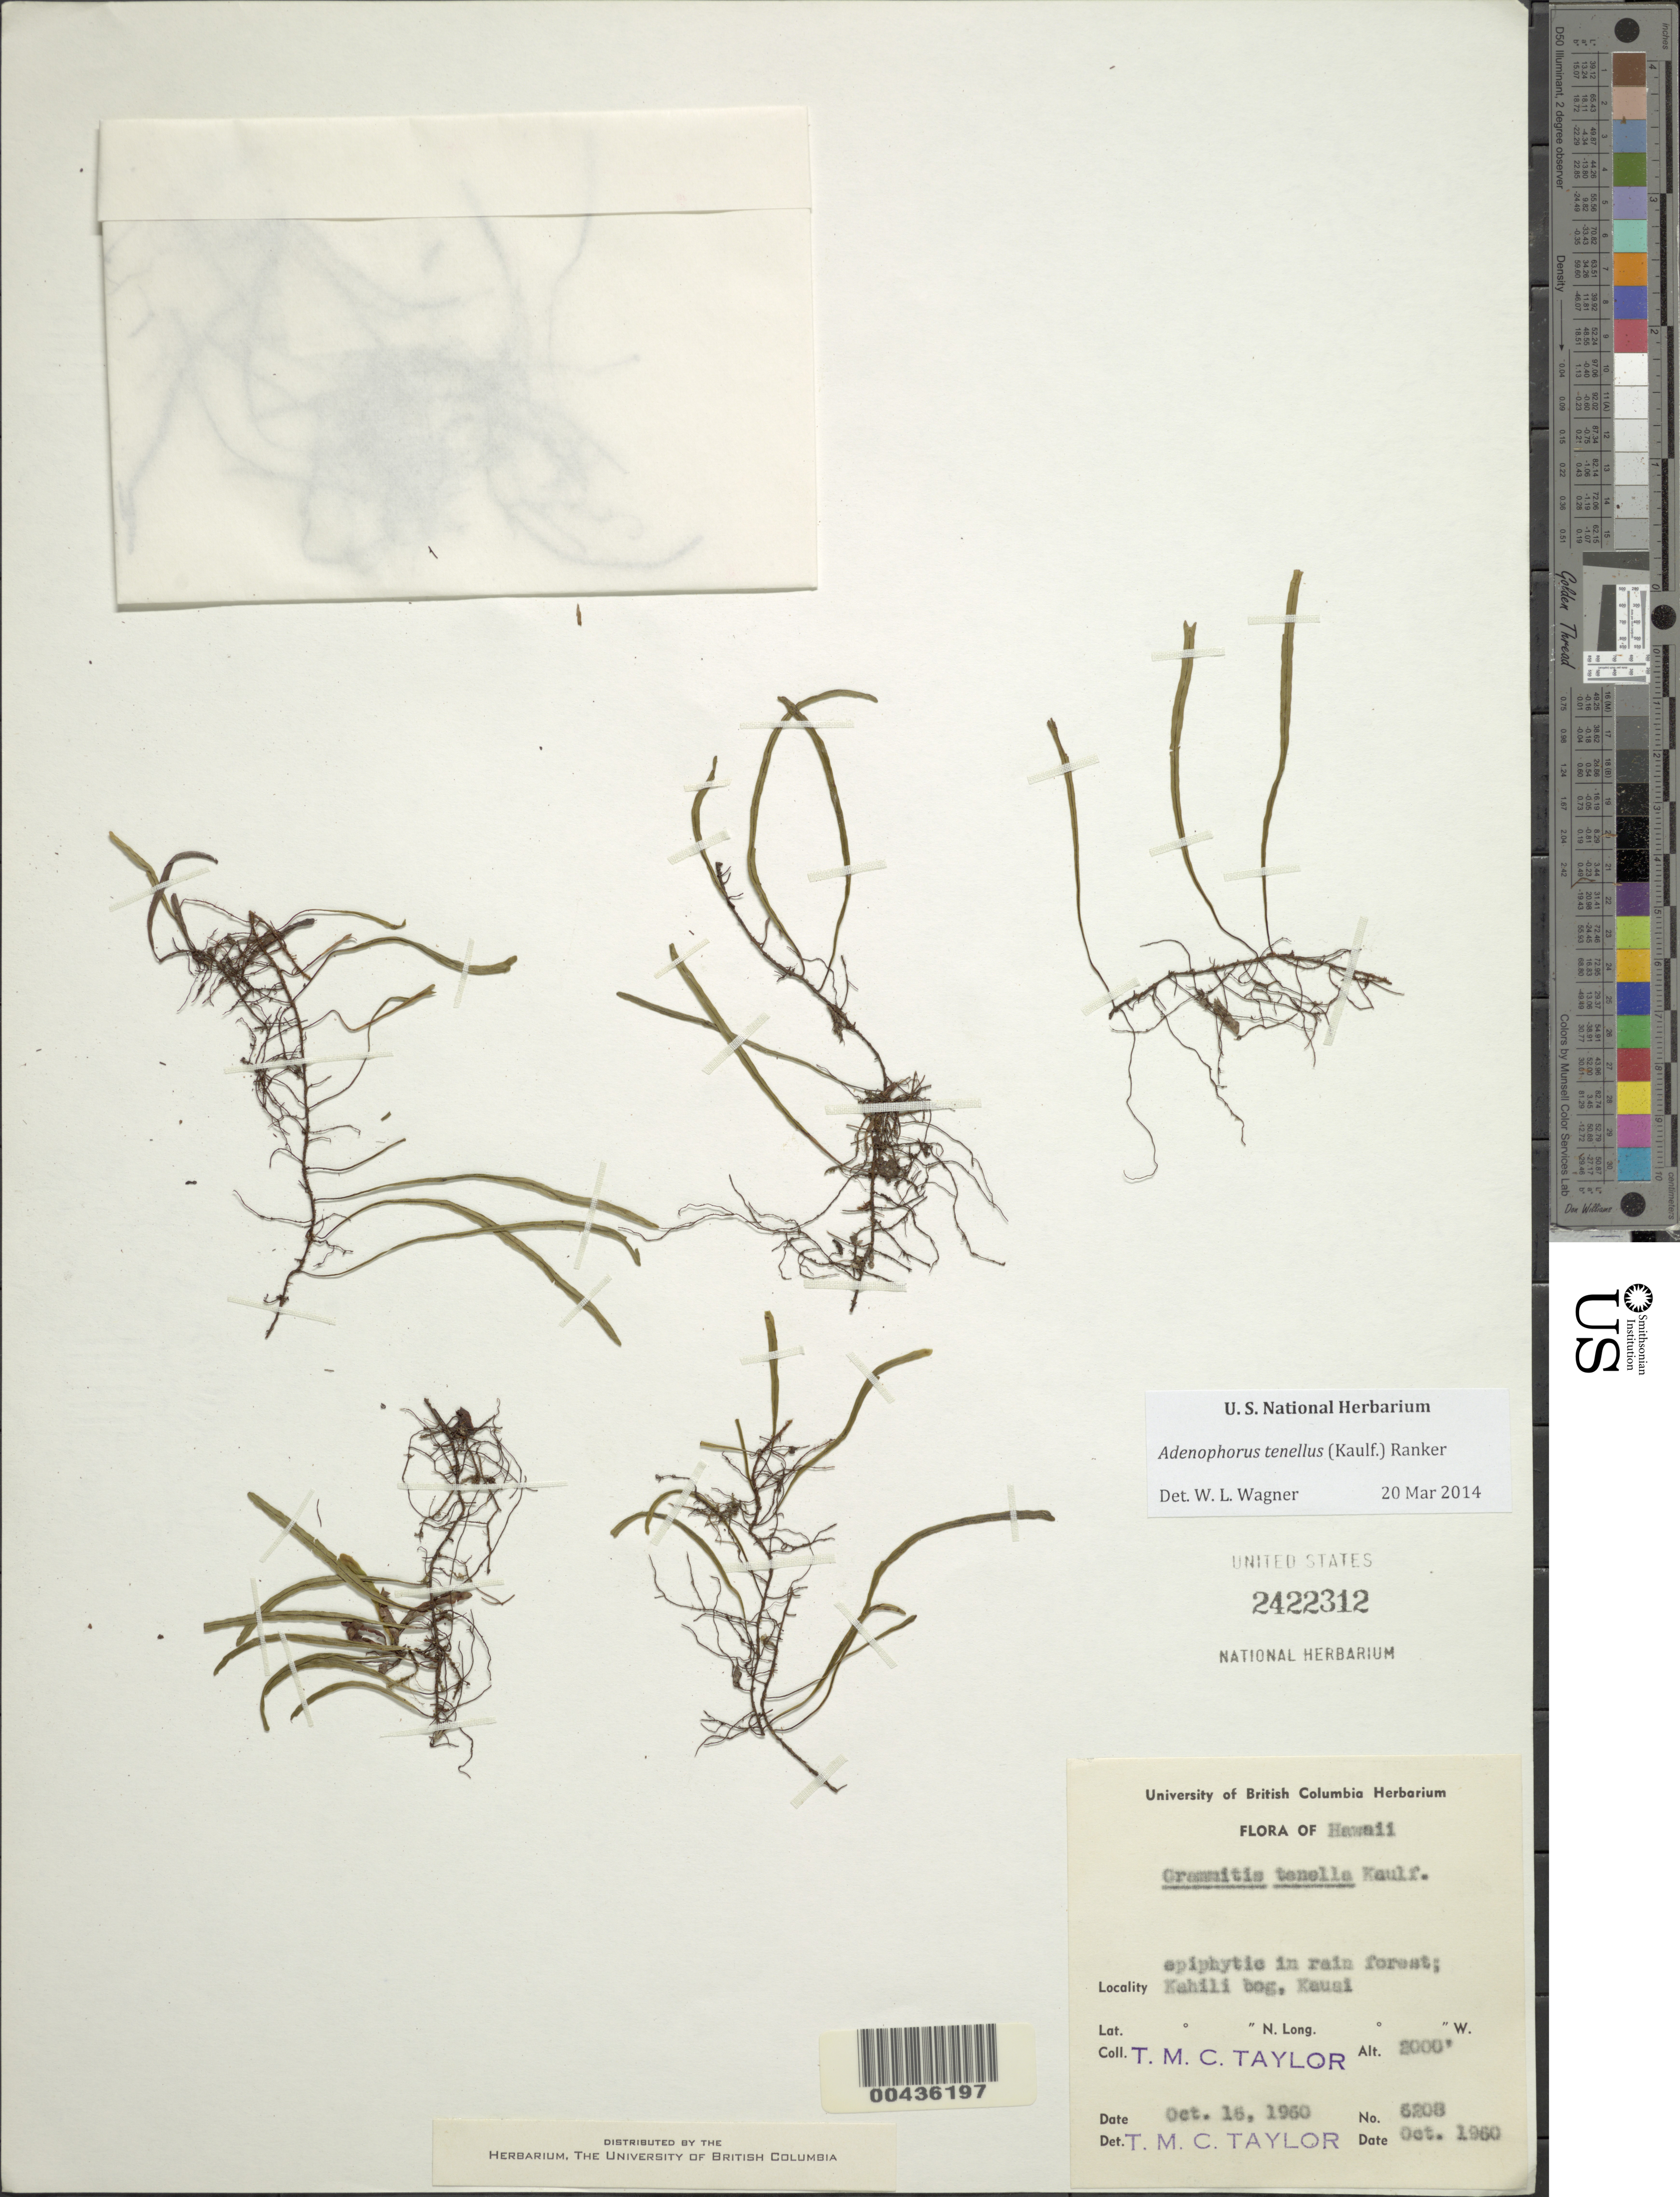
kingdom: Plantae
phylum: Tracheophyta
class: Polypodiopsida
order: Polypodiales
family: Polypodiaceae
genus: Adenophorus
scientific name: Adenophorus tenellus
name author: (Kaulf.) Ranker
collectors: T. M. C. Taylor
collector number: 6208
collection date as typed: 16 Oct 1960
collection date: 1960-10-16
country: United States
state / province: Hawaii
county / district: Maui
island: Kaua'i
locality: Kahili bog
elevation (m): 610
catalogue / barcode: US 2422312